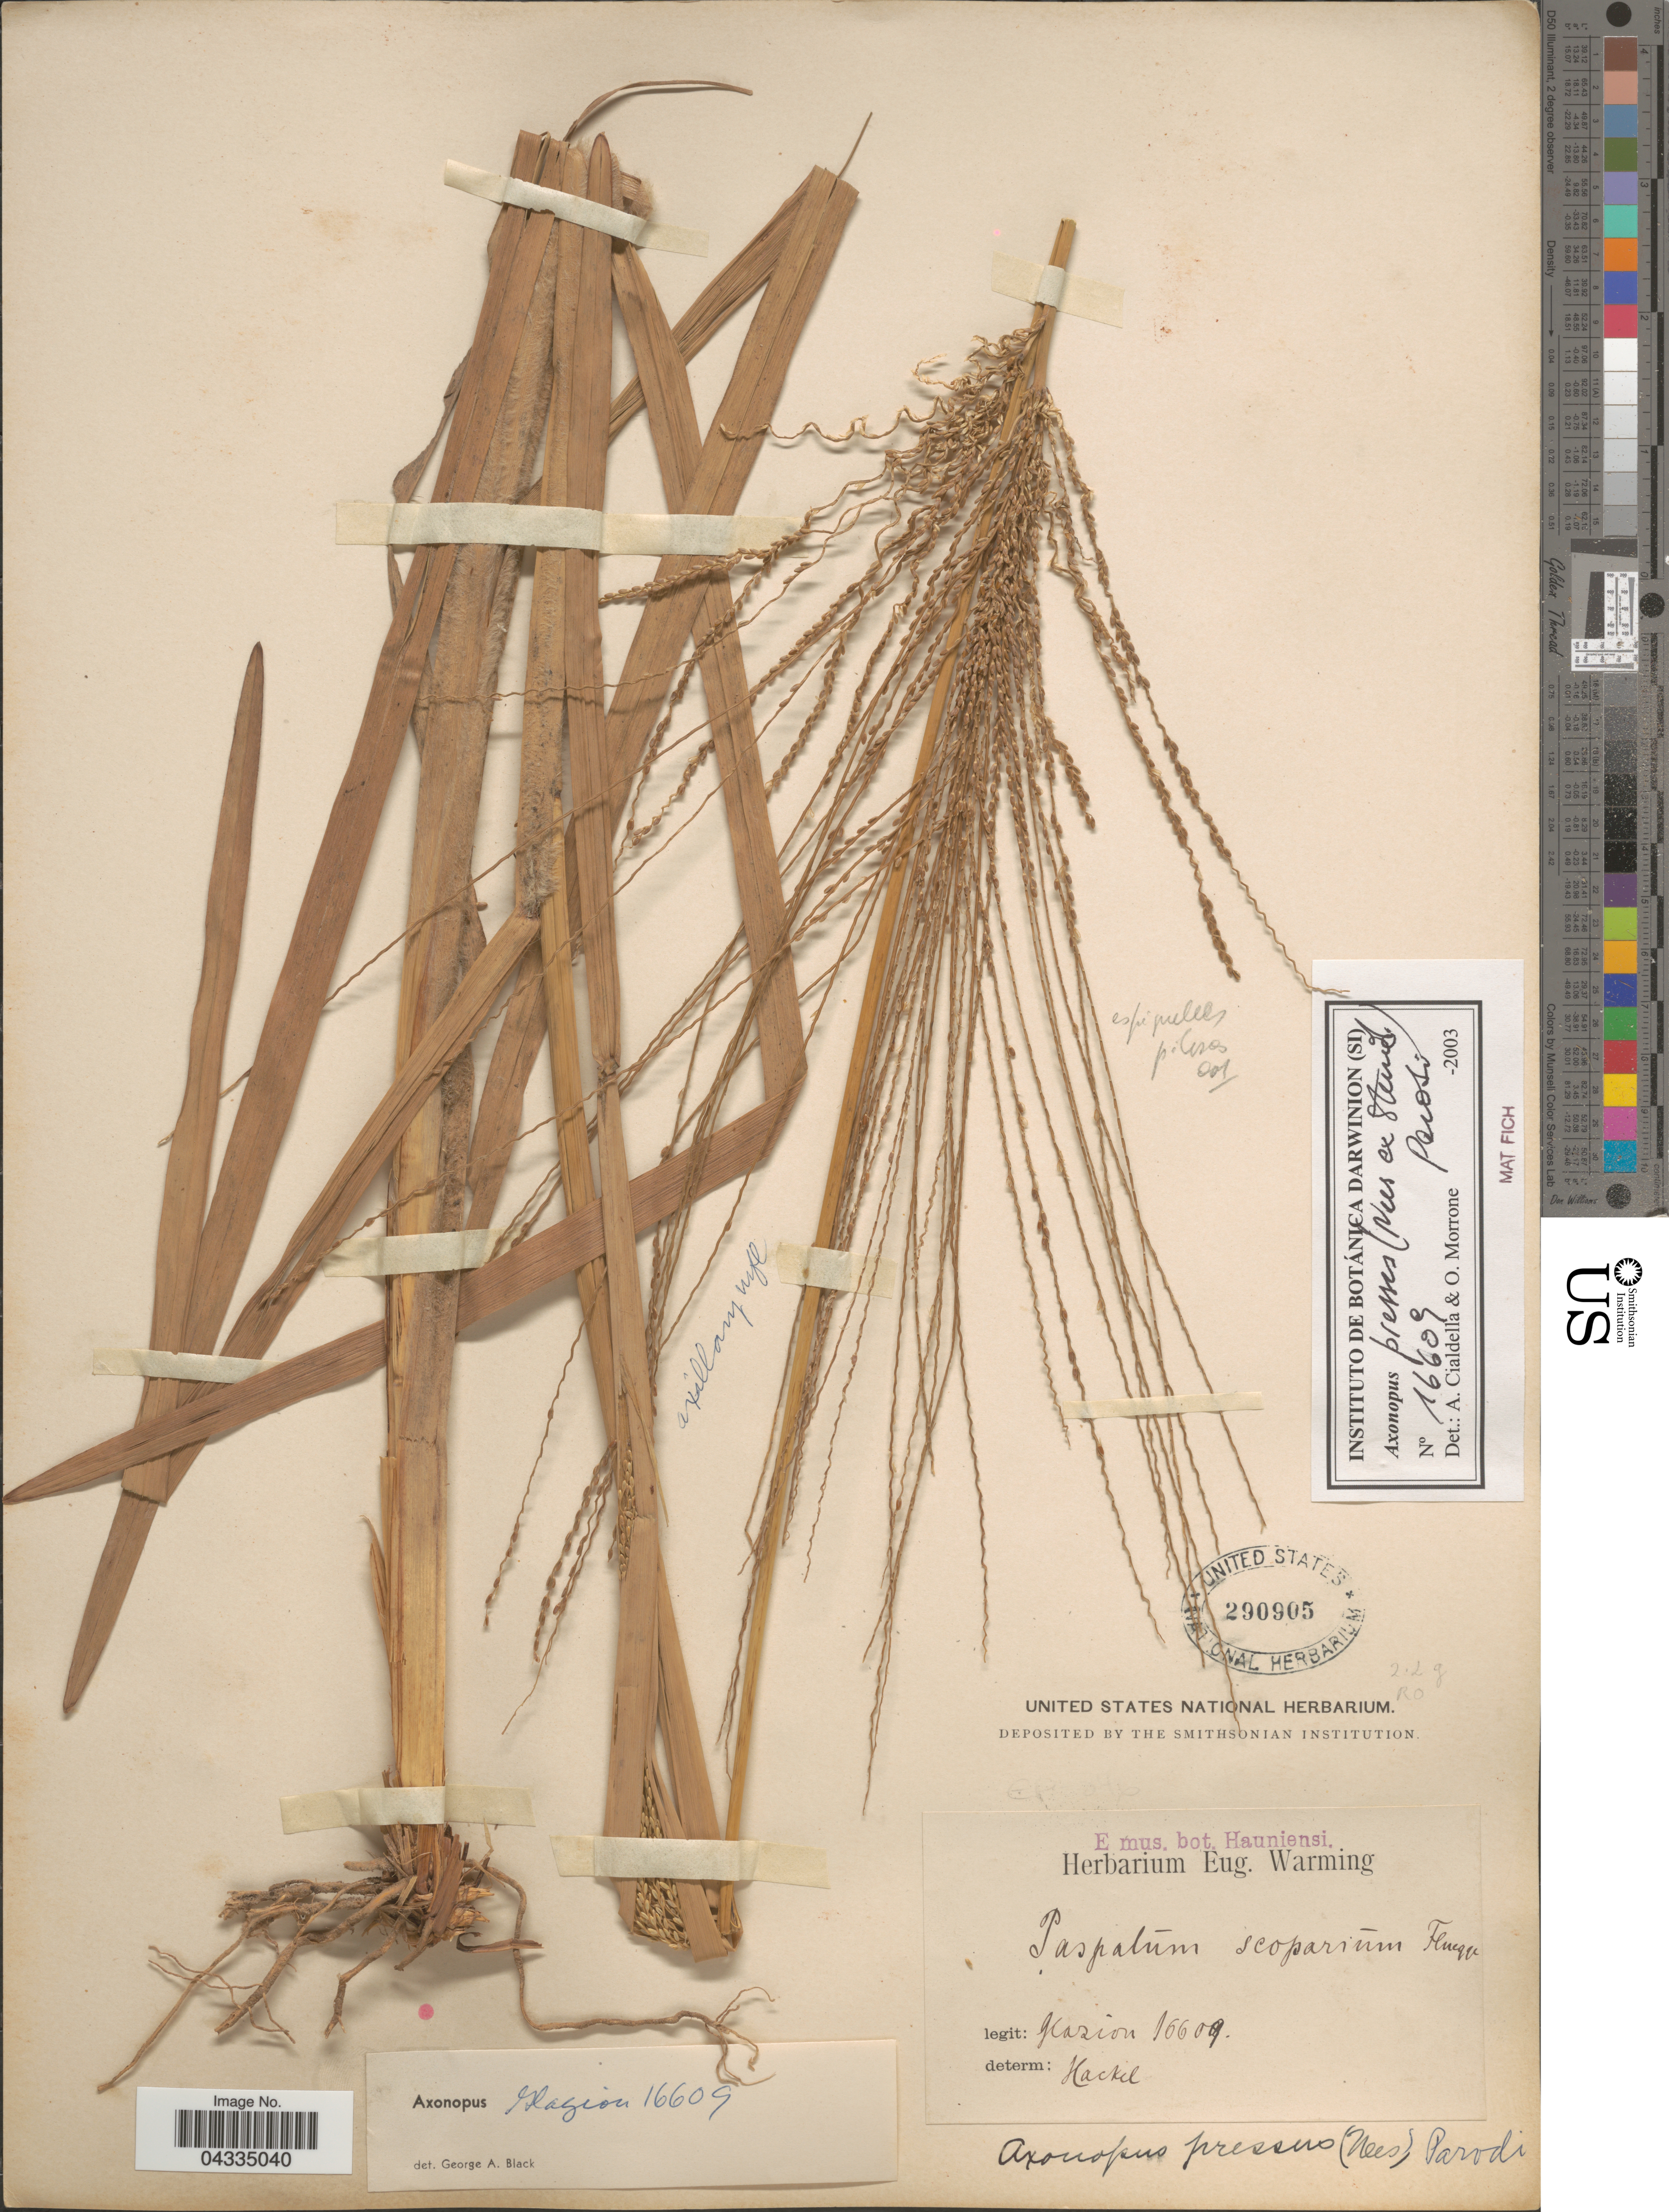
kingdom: Plantae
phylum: Tracheophyta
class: Liliopsida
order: Poales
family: Poaceae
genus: Axonopus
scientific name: Axonopus pressus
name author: (Nees) Parodi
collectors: Glaziou, --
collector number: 16609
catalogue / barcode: US 290905